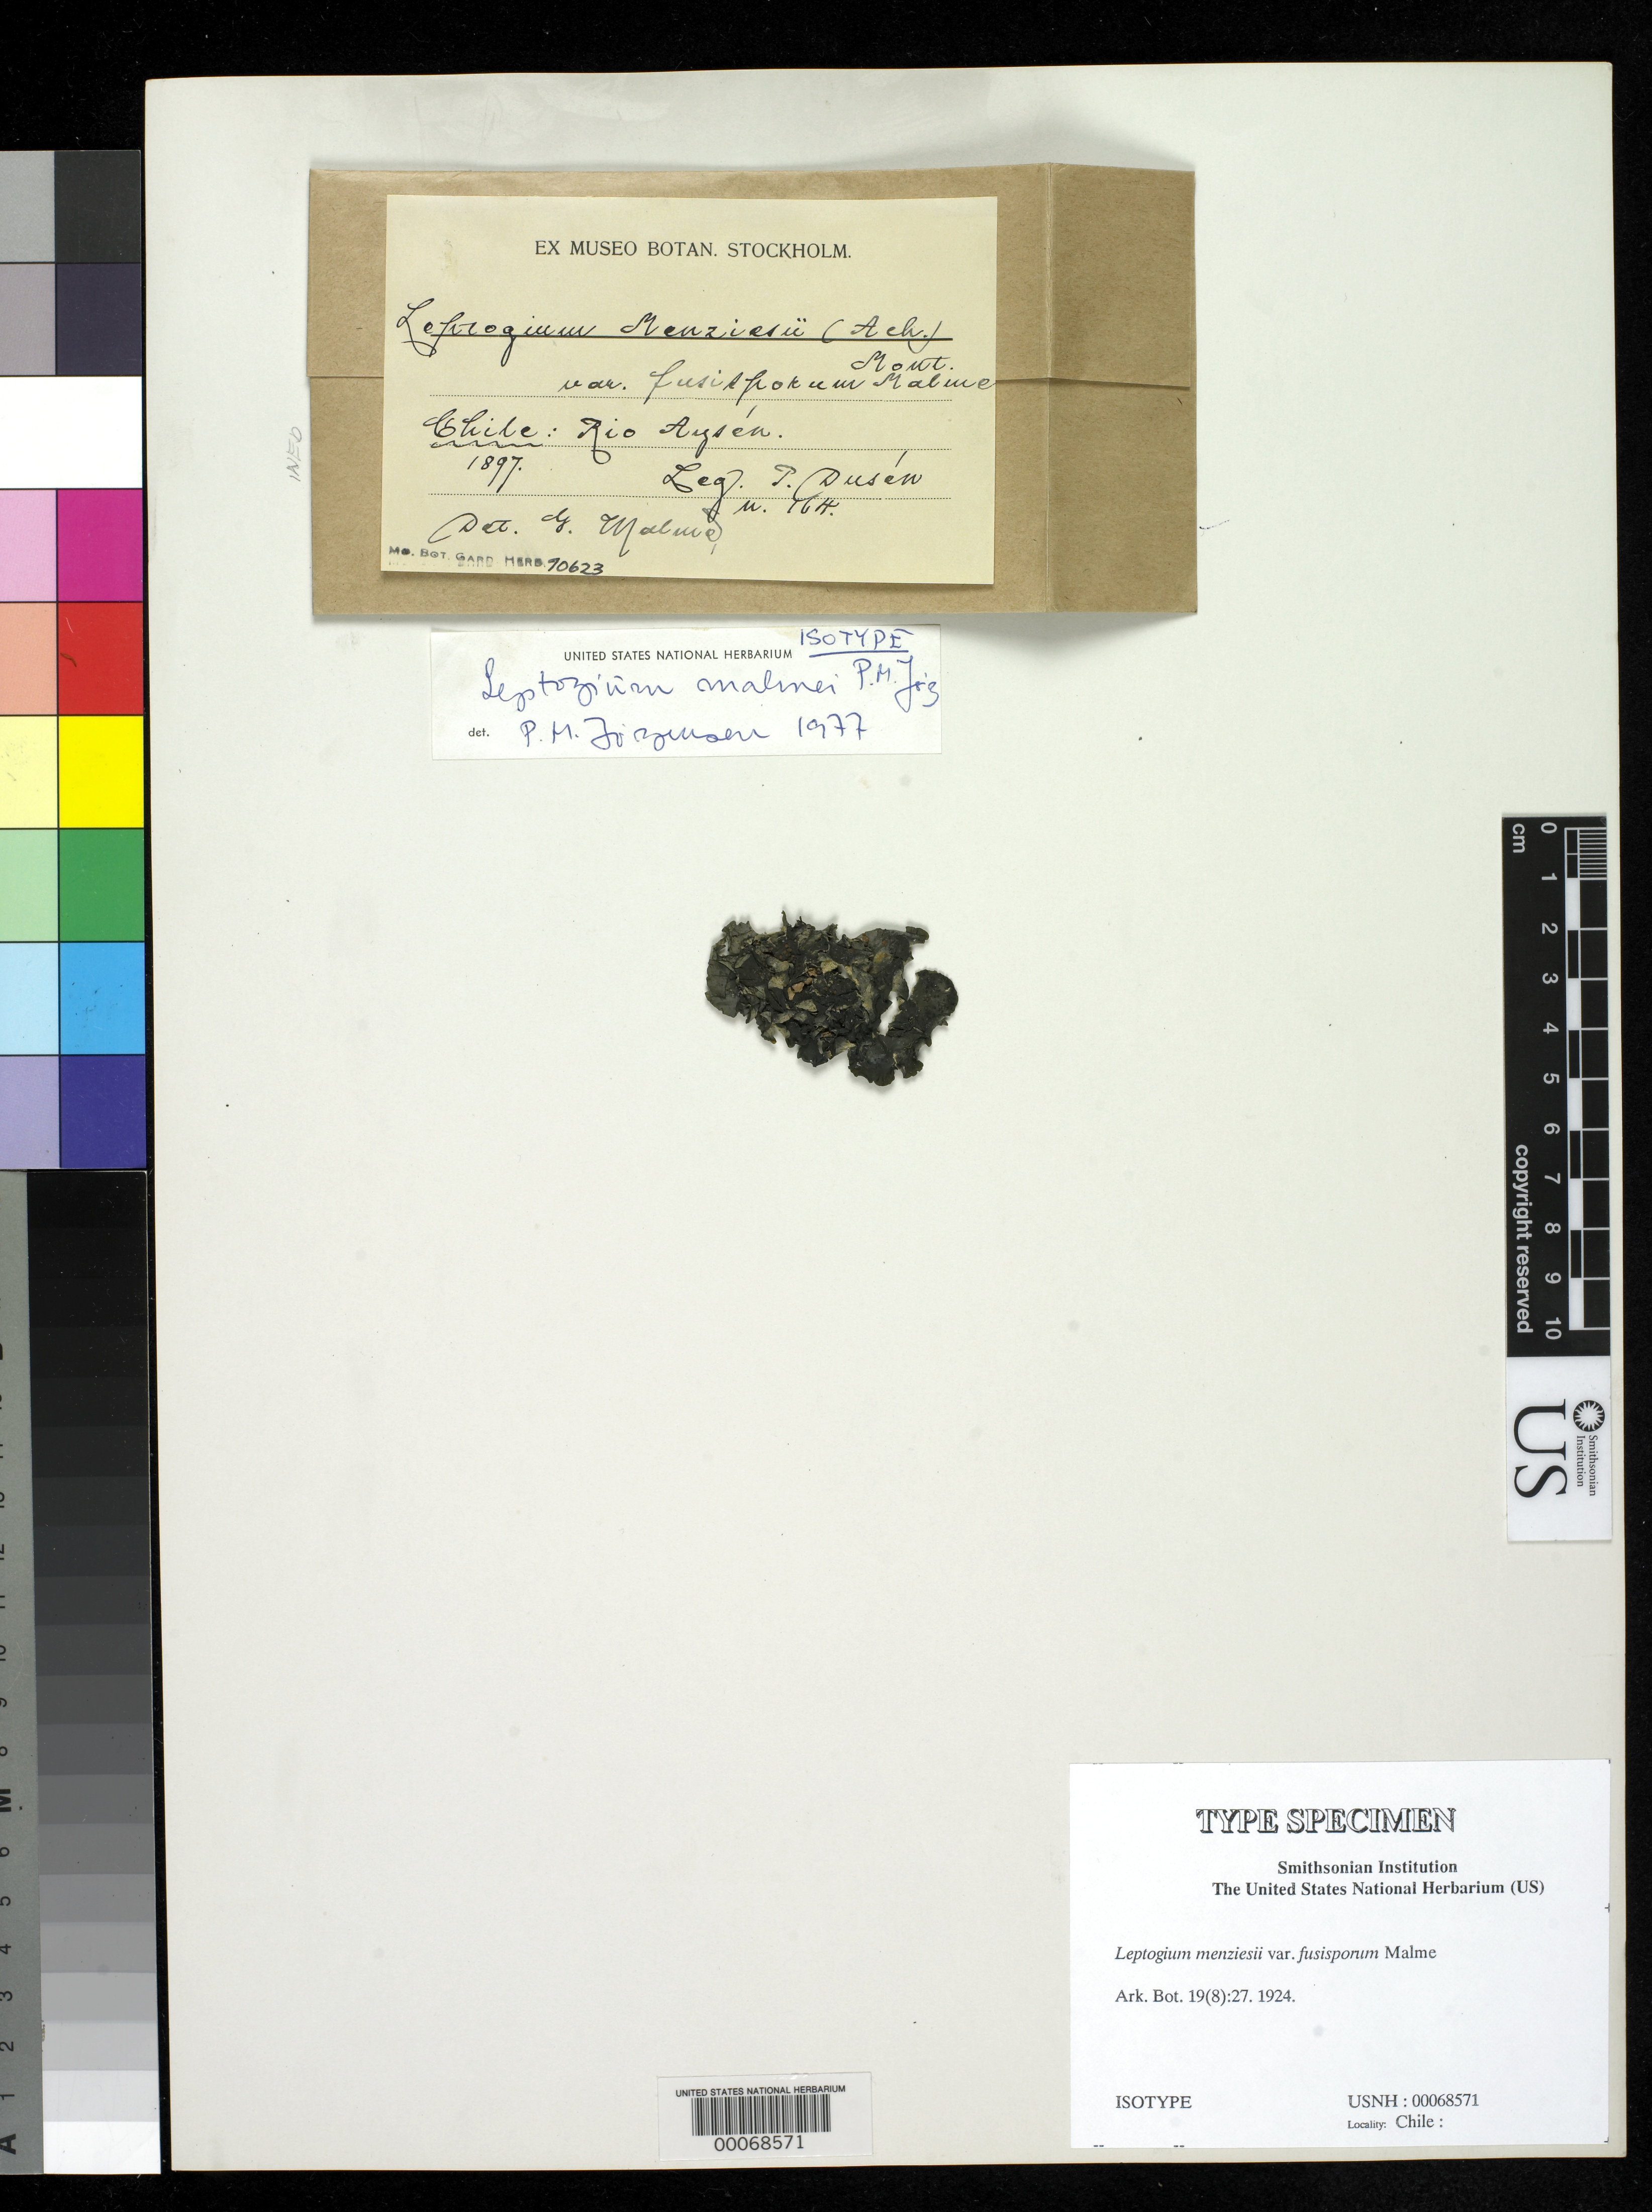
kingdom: Fungi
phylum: Ascomycota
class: Lecanoromycetes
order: Peltigerales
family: Collemataceae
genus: Leptogium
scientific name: Leptogium menziesii var. fusisporum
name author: Malme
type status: Isotype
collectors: P. Dusén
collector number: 164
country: Chile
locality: East Patagonia, Rio Aysen.